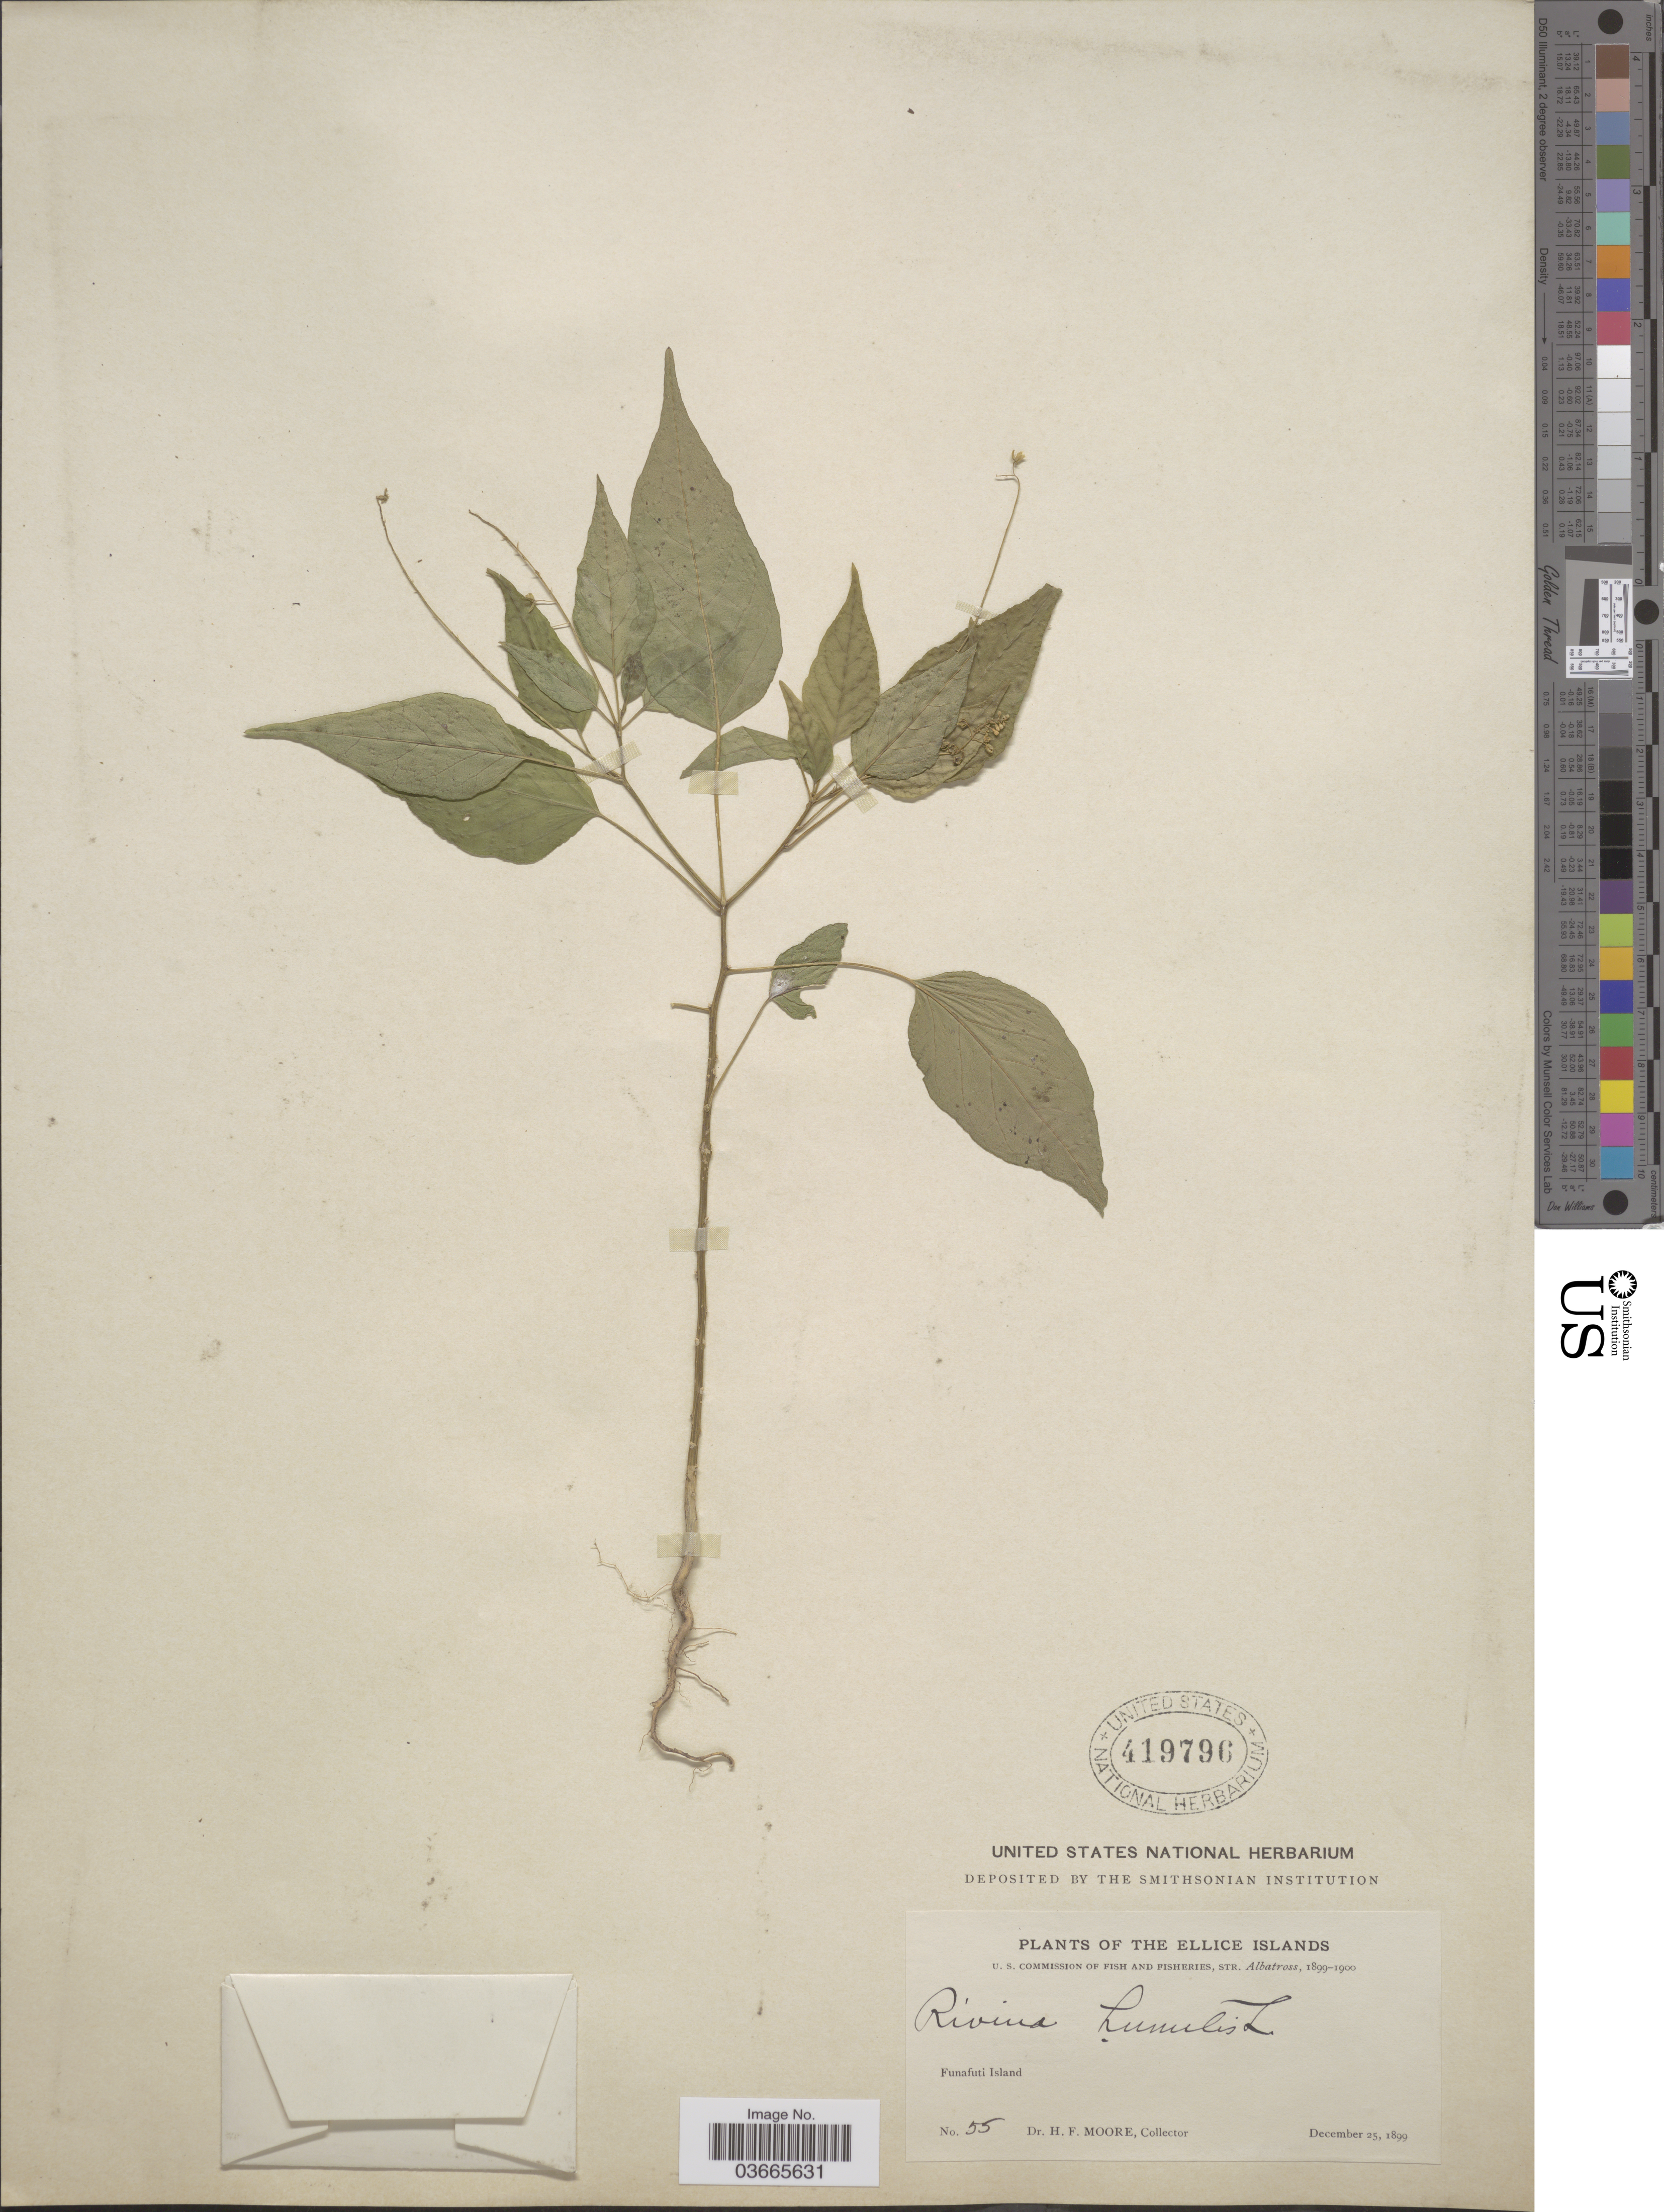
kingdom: Plantae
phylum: Tracheophyta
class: Magnoliopsida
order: Caryophyllales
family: Phytolaccaceae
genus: Rivina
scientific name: Rivina sp.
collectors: H. F. Moore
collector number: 55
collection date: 1899-12-25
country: Tuvalu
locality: The Ellice Islands. Funafuti Island.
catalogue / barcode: US 419796